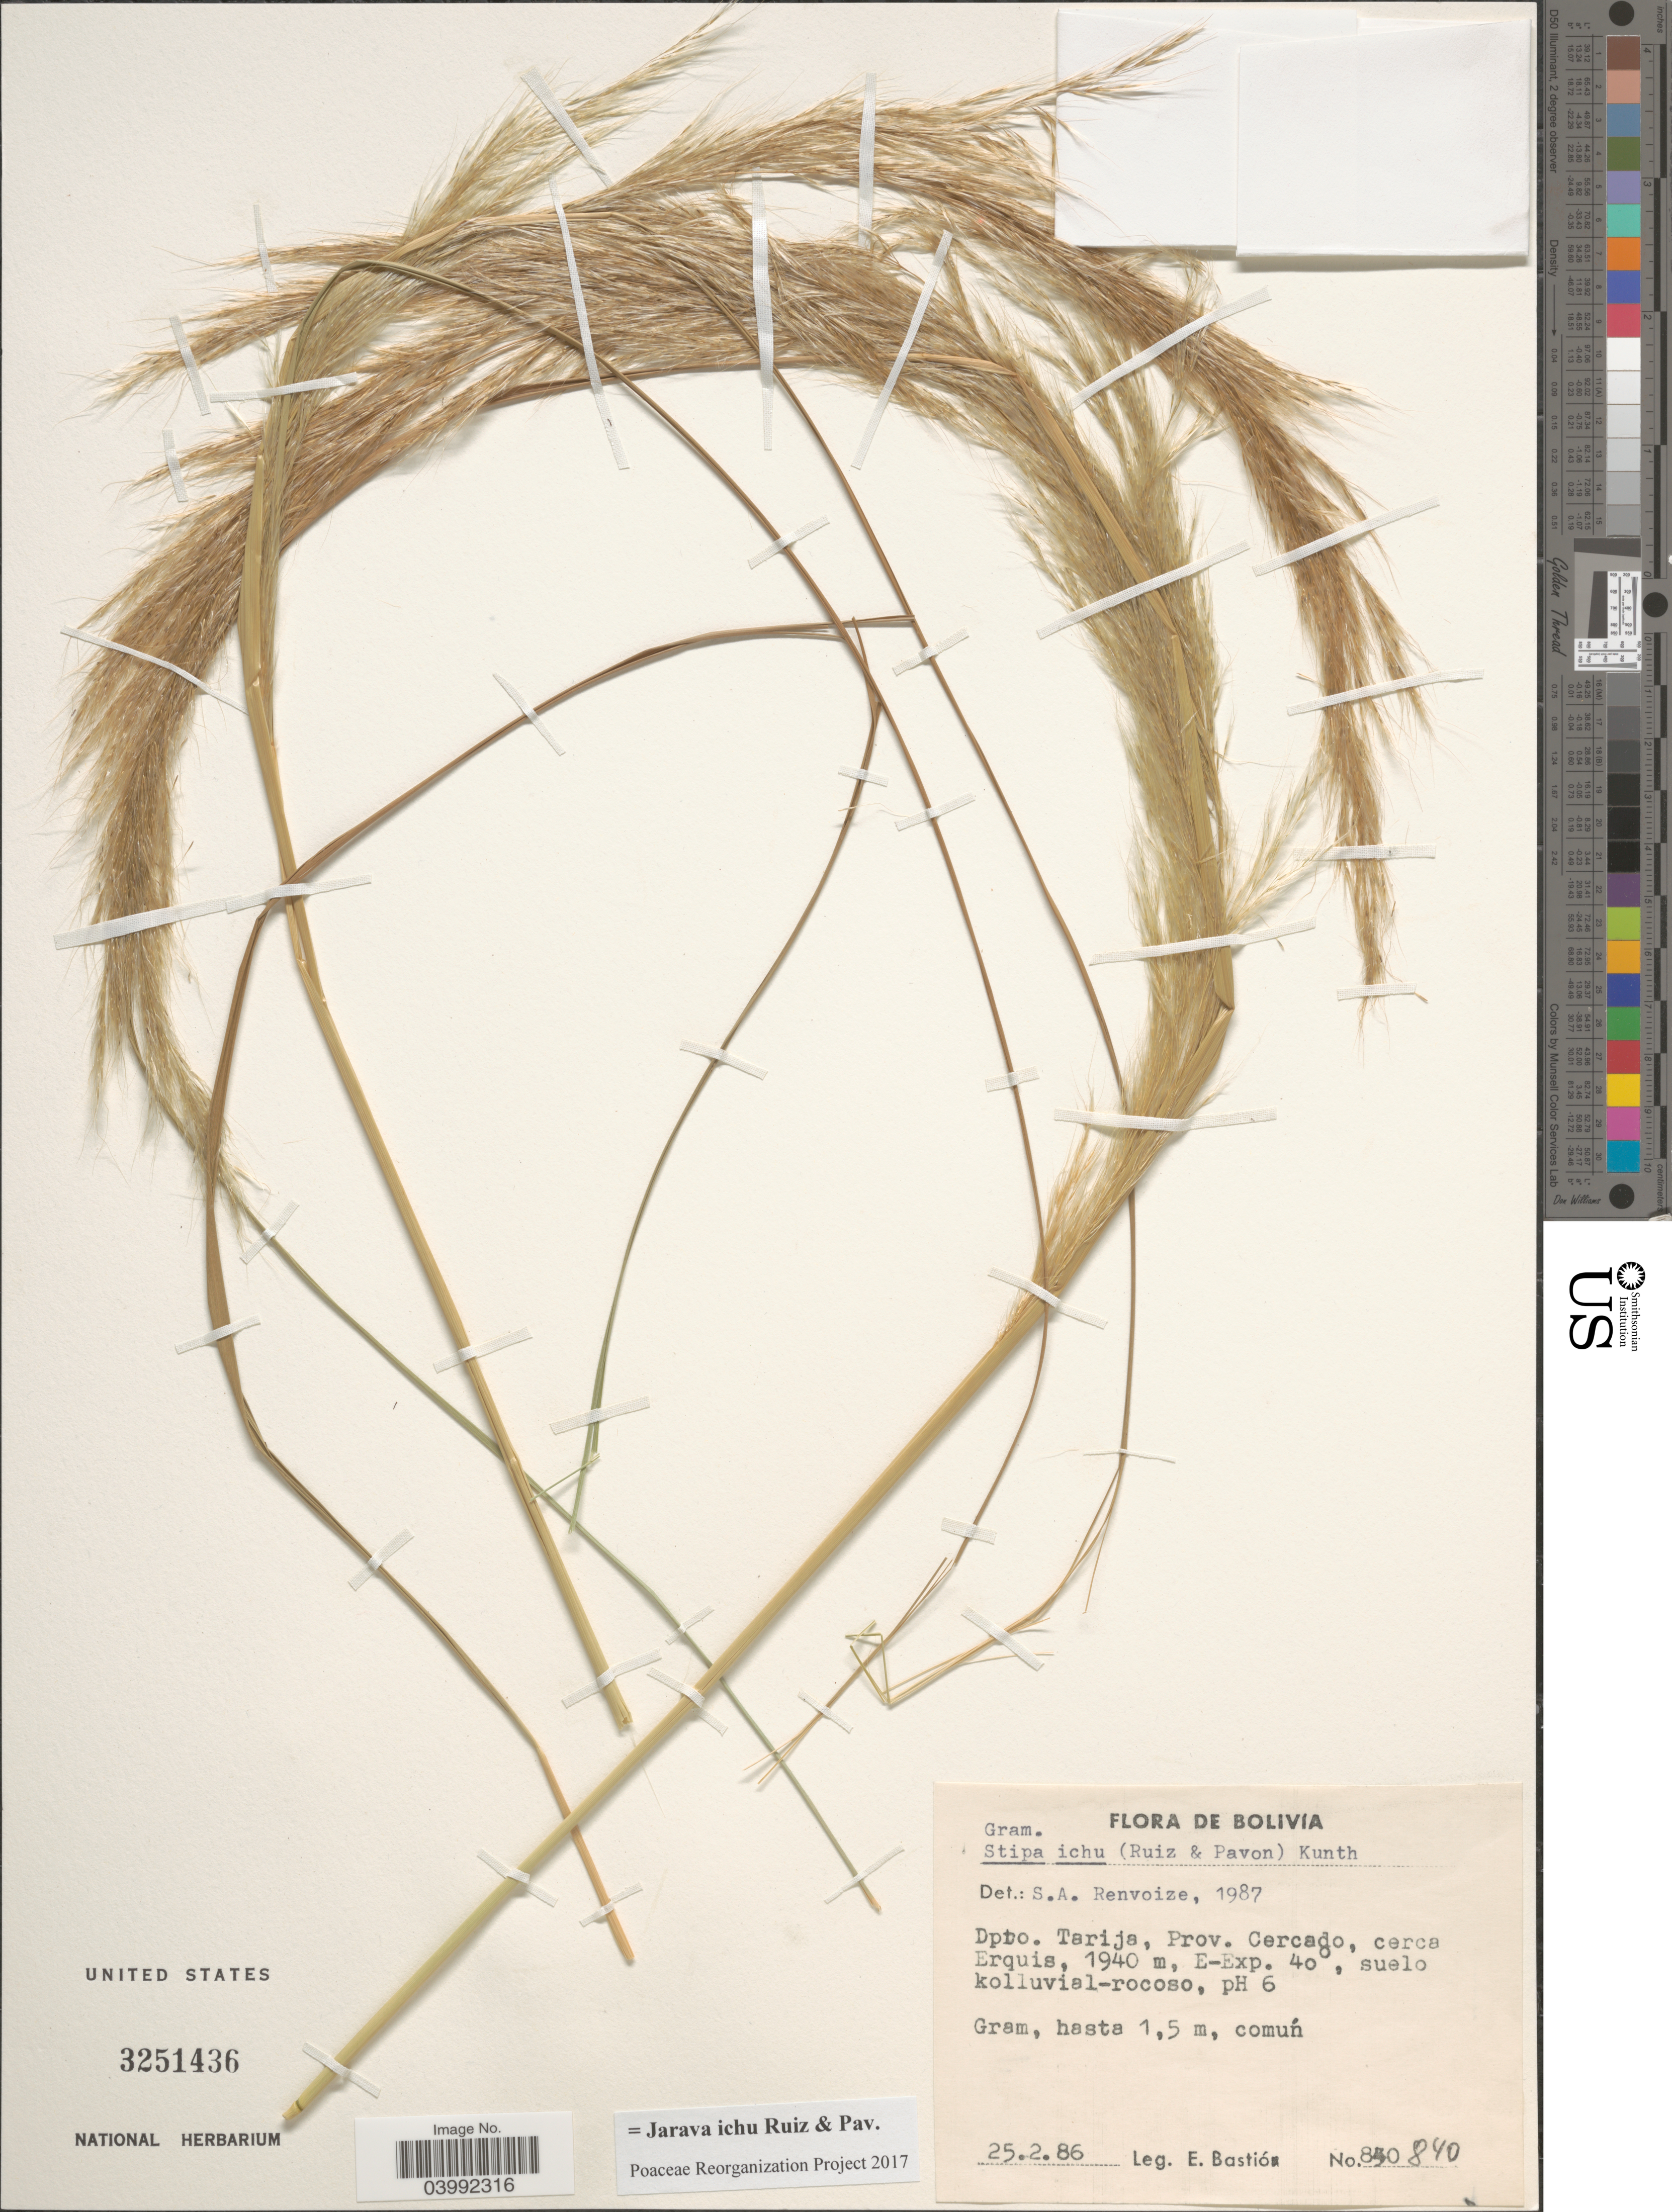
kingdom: Plantae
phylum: Tracheophyta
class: Liliopsida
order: Poales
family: Poaceae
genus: Jarava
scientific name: Jarava ichu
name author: Ruiz & Pav.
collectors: E. Bastion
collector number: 840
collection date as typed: Transcribed d/m/y: 25/2/86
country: Bolivia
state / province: Tarija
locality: Dpto. Tarija, Prov. Cercado, cerca Erquis. E-Exp. 40°.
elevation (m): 1940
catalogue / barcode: US 3251436